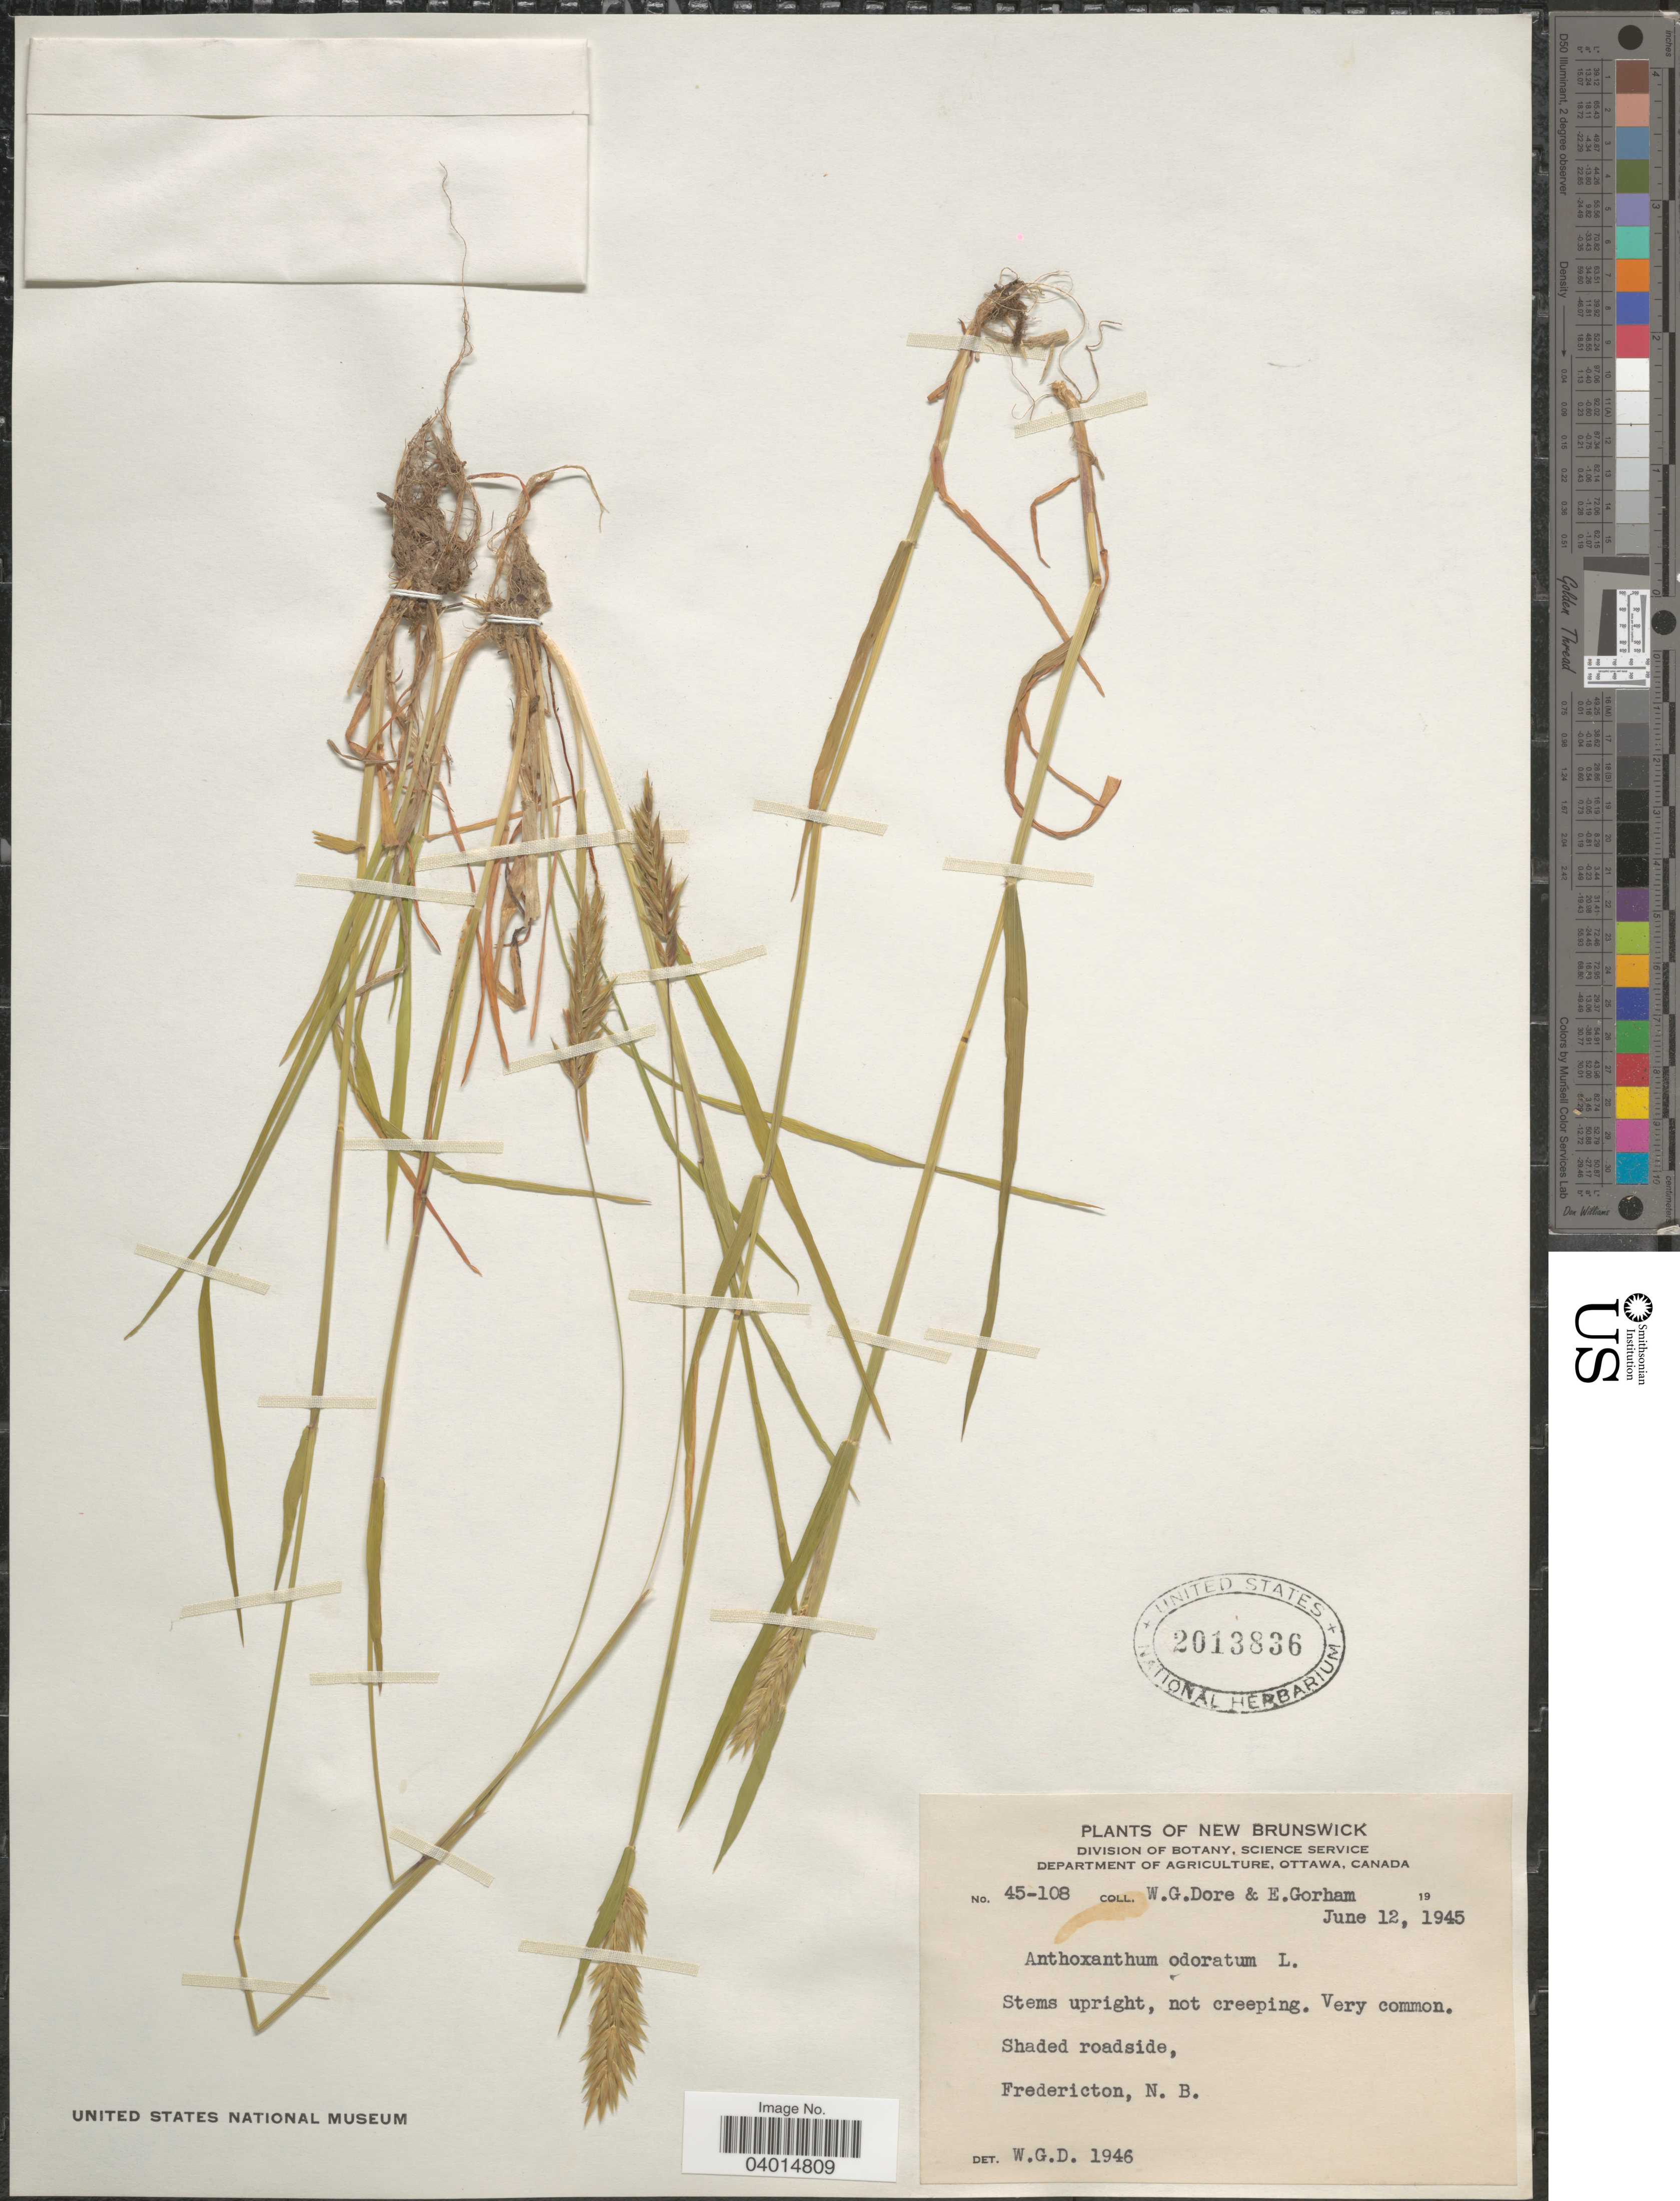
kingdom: Plantae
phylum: Tracheophyta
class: Liliopsida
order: Poales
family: Poaceae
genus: Anthoxanthum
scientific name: Anthoxanthum odoratum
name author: L.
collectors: W. Dore & E. Gorham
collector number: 45-108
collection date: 1945-06-12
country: Canada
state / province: New Brunswick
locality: Fredericton.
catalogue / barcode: US 2013836